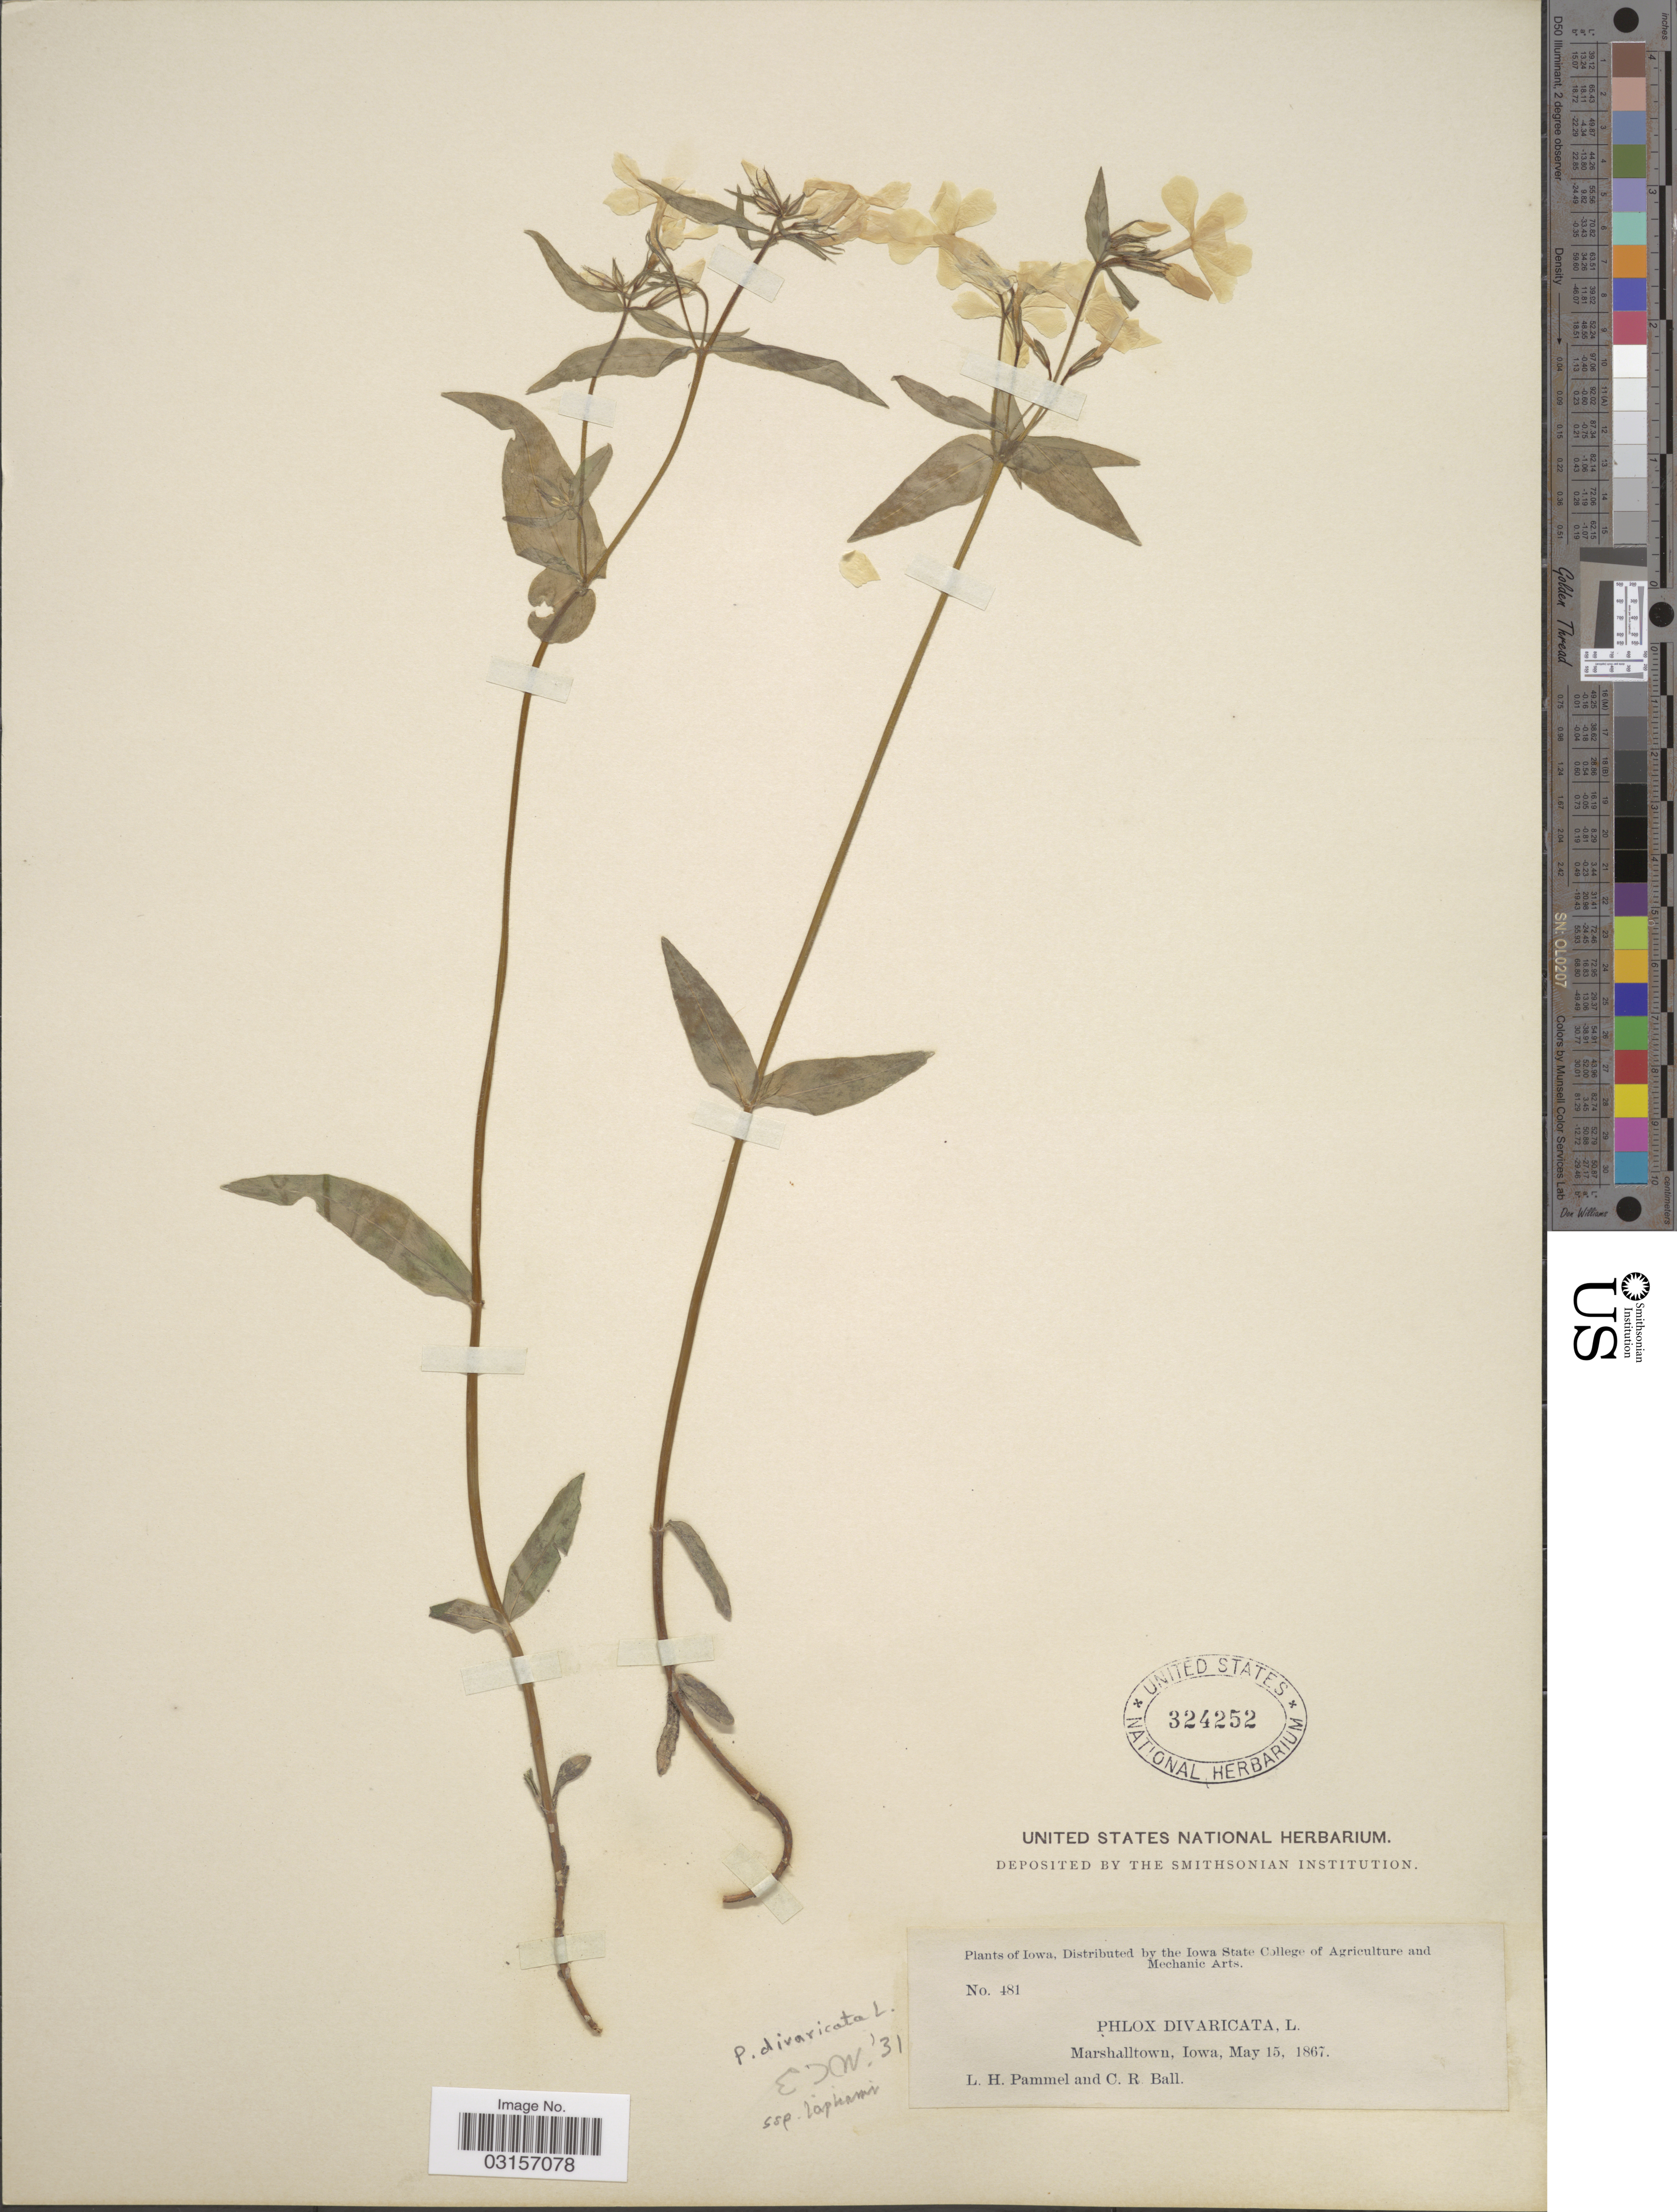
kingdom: Plantae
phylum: Tracheophyta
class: Magnoliopsida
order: Ericales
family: Polemoniaceae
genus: Phlox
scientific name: Phlox divaricata subsp. laphamii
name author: (Alph. Wood) Wherry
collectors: L. Pammel & C. R. Ball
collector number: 481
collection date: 1867-05-15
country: United States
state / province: Iowa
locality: Marshalltown, Iowa.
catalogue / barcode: US 324252